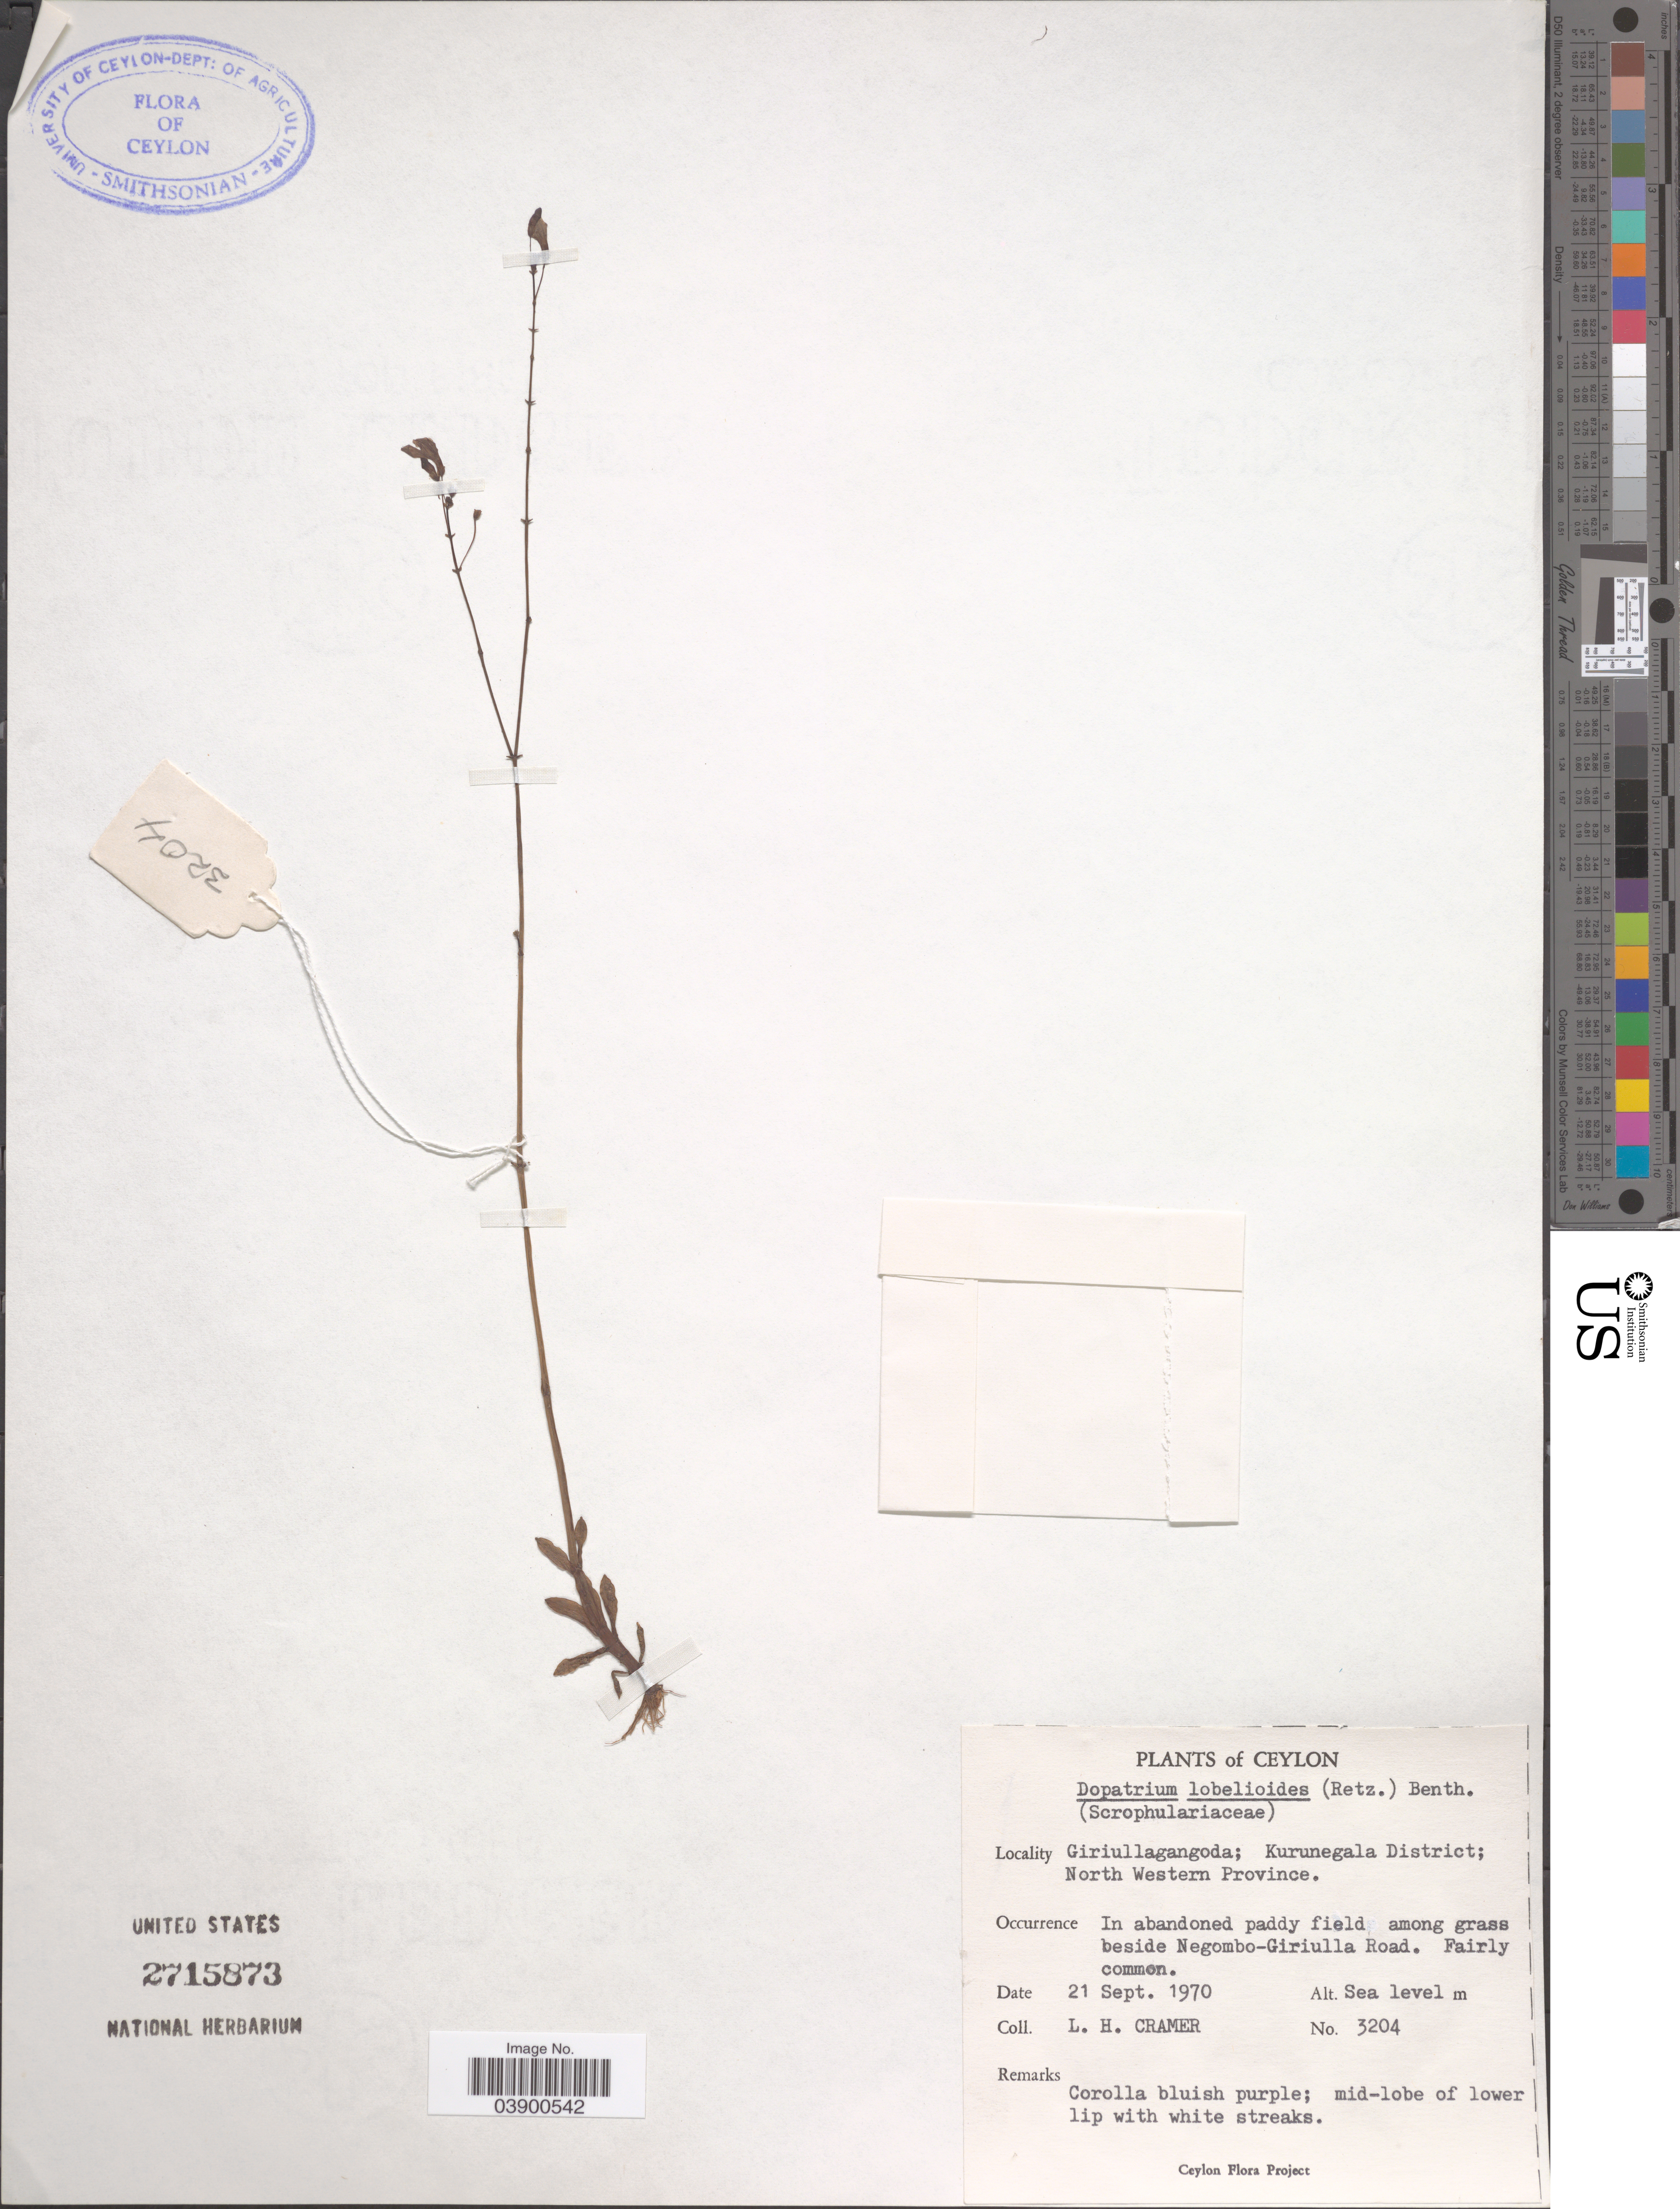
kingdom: Plantae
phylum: Tracheophyta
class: Magnoliopsida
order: Lamiales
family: Plantaginaceae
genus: Dopatrium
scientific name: Dopatrium lobelioides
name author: (Retz.) Benth.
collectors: L. H. Cramer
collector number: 3204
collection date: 1970-09-21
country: Sri Lanka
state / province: North Western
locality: Ceylon. Giriullagangoda; Kurunegala District. Beside Negombo-Giriulla Road.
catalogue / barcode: US 2715873